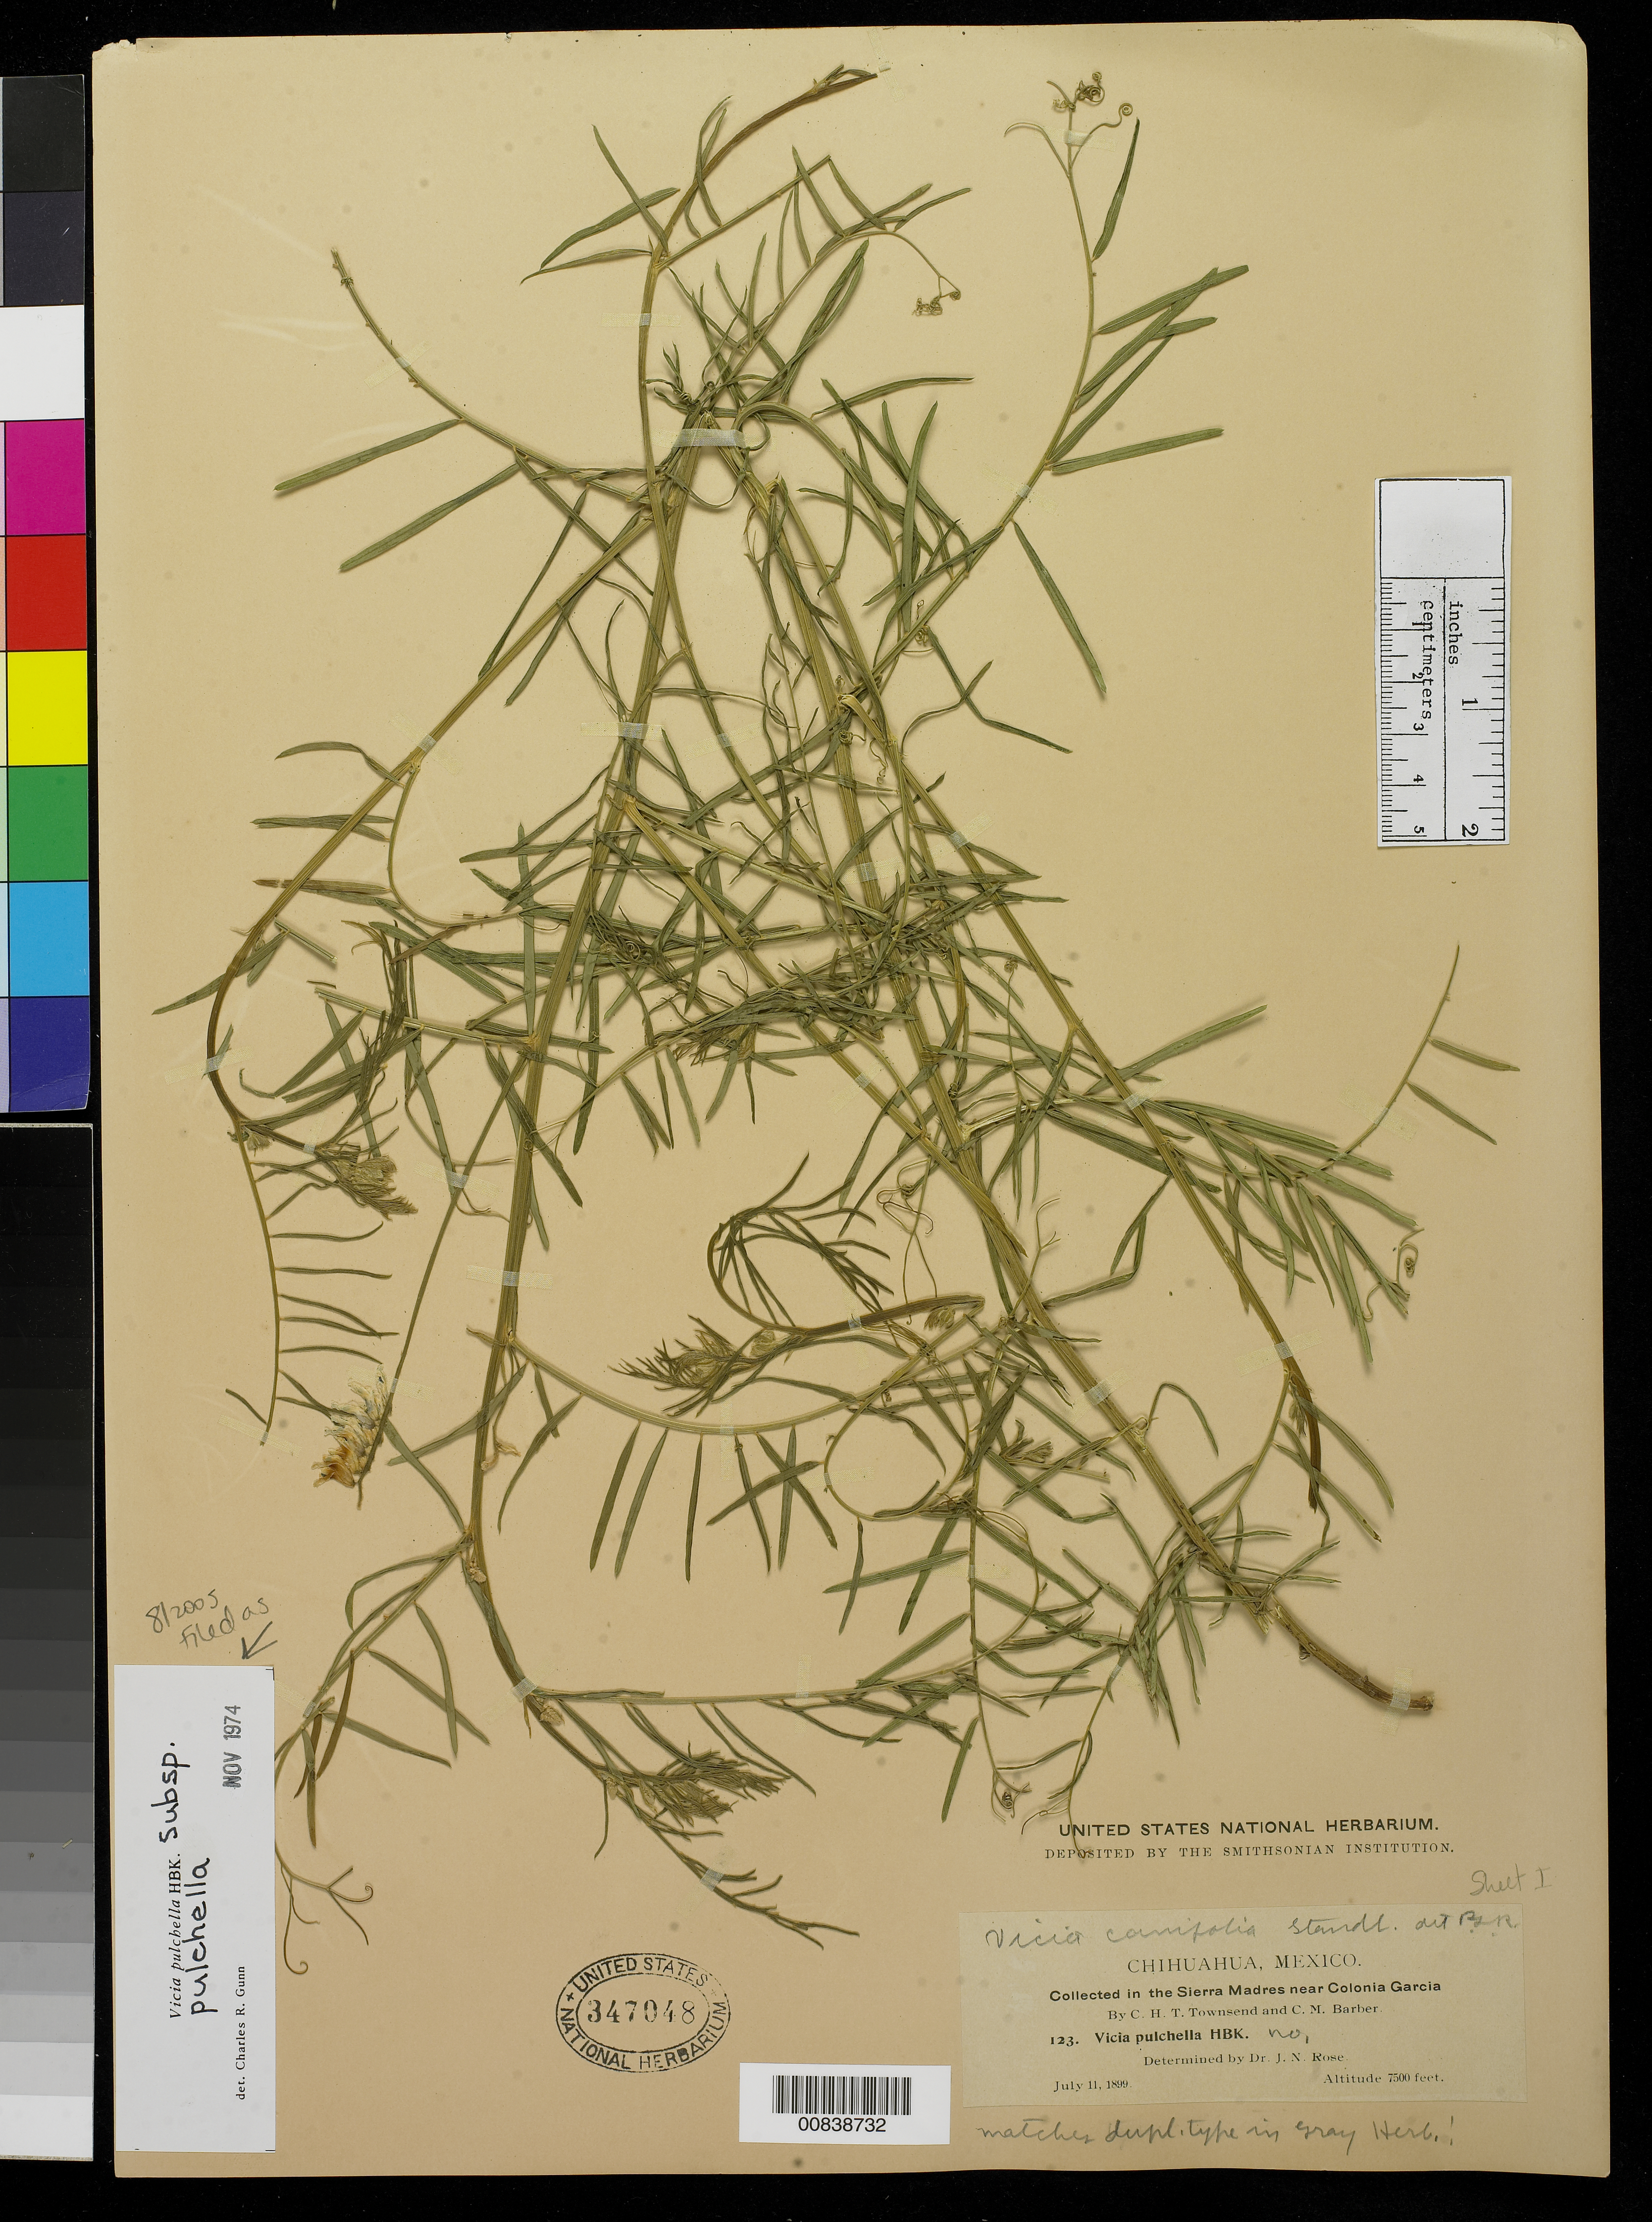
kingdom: Plantae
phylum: Tracheophyta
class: Magnoliopsida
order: Fabales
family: Fabaceae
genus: Vicia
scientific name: Vicia pulchella subsp. pulchella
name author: Kunth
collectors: C. H. T. Townsend & C. Barber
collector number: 123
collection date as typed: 11 Jul 1899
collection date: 1899-07-11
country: Mexico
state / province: Chihuahua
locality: Sierra Madre near Colonia García, Chihuahua.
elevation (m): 2286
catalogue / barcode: US 347048